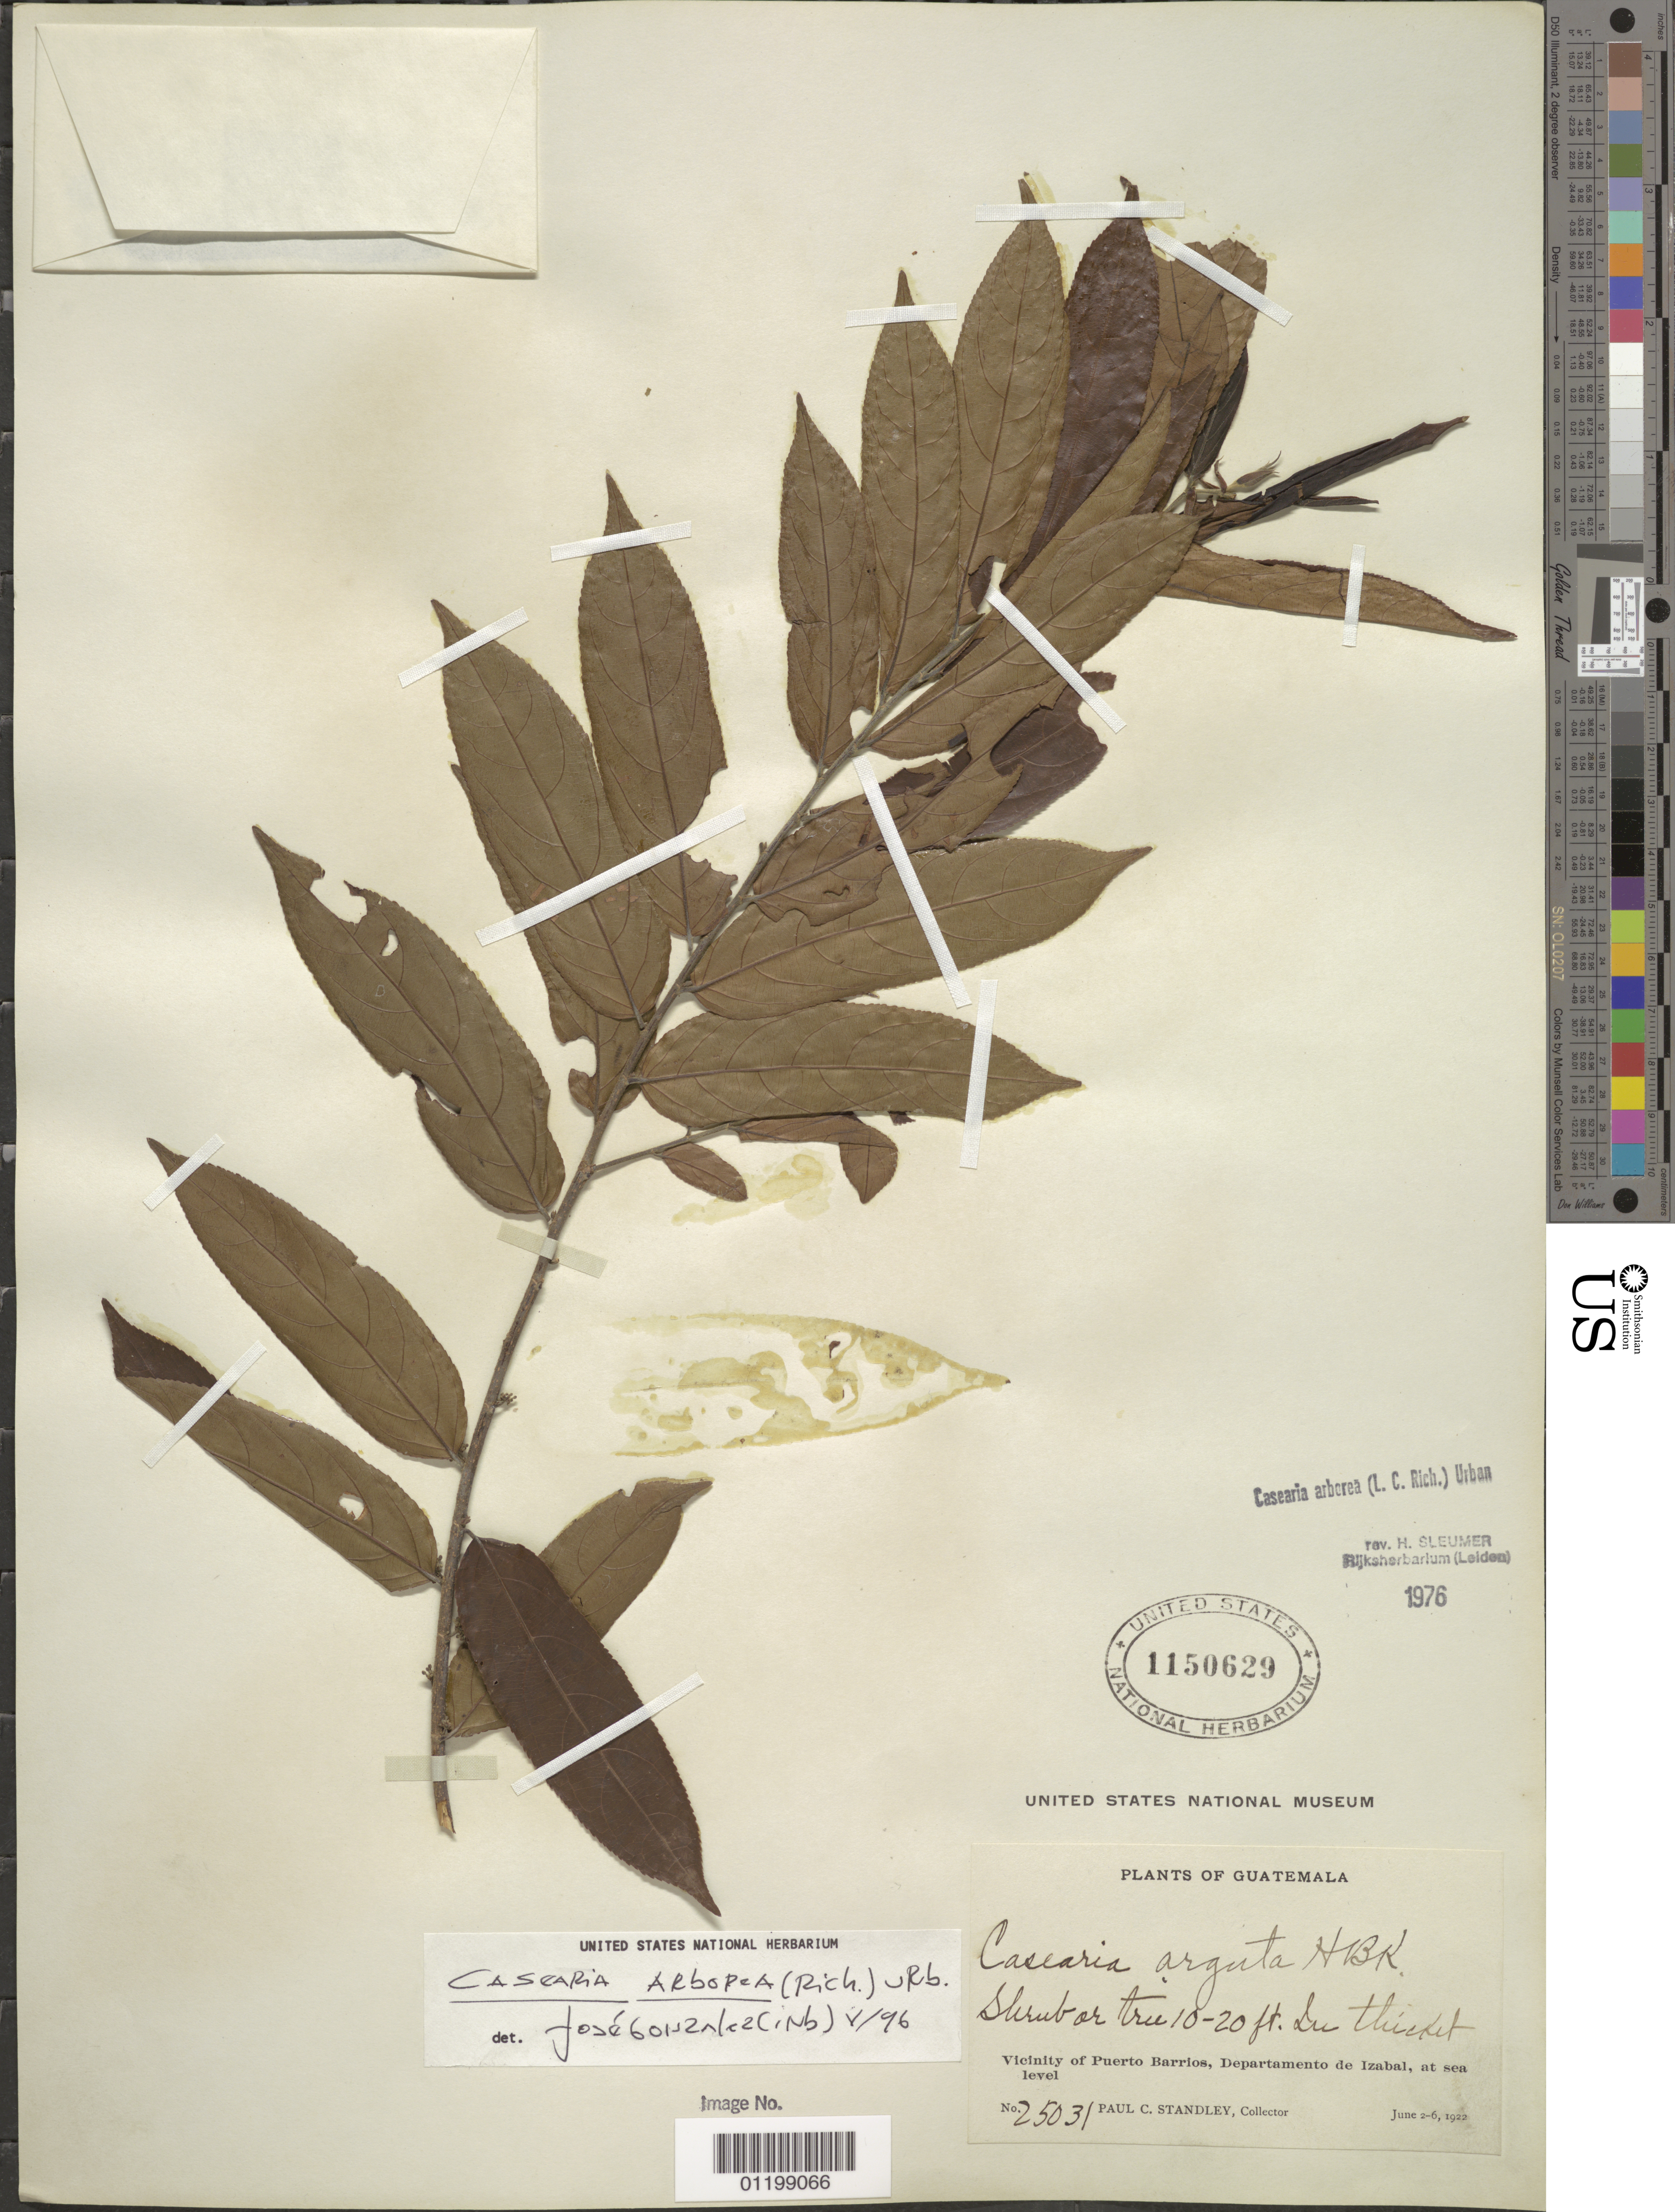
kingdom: Plantae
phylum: Tracheophyta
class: Magnoliopsida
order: Malpighiales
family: Salicaceae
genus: Casearia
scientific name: Casearia arborea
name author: (Rich.) Urb.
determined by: Gonzales, J.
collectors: P. C. Standley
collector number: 25031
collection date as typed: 02 Jun 1922 to 06 Jun 1922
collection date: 1922-06-02/1922-06-06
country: Guatemala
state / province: Izabal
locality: Vicinity of Puerto Barrios, at sea level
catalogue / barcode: US 1150629